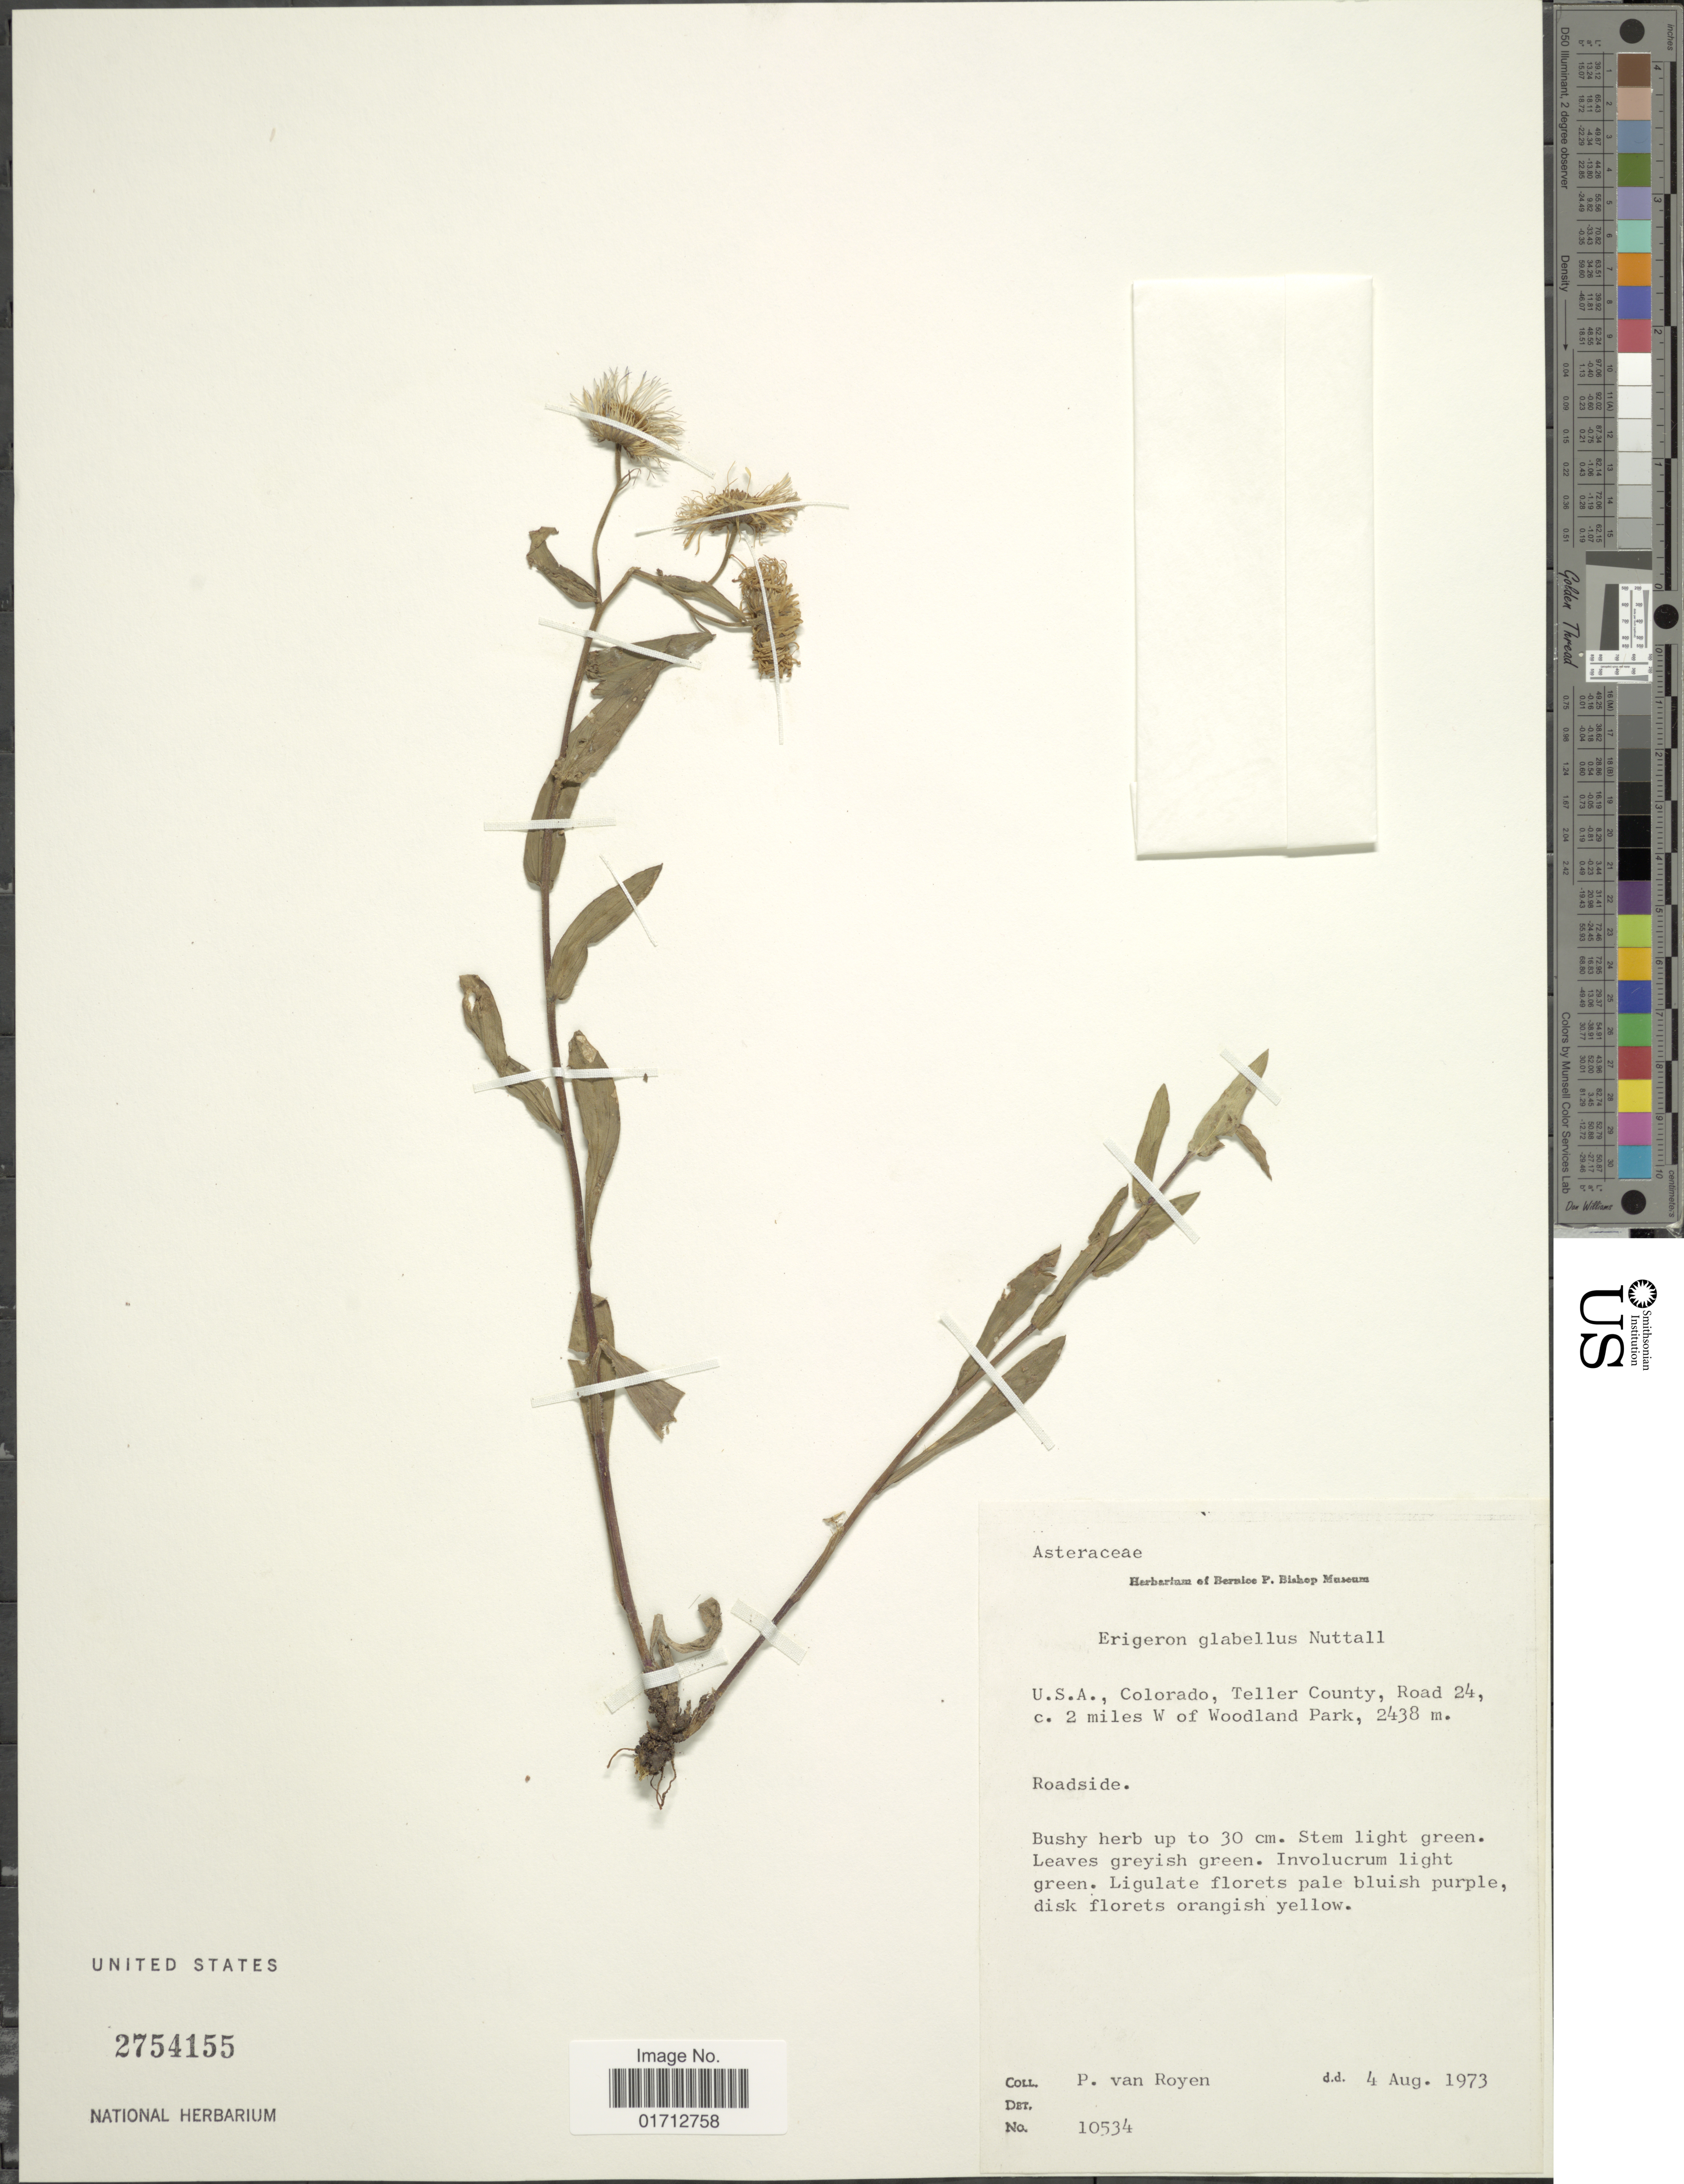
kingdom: Plantae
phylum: Tracheophyta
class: Magnoliopsida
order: Asterales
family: Asteraceae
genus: Erigeron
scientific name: Erigeron glabellus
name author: Nutt.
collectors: P. van Royen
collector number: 10534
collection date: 1973-08-04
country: United States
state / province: Colorado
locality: Teller Countym Road 24, c. 2 miles W of Woodland Park.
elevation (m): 2438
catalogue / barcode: US 2754155